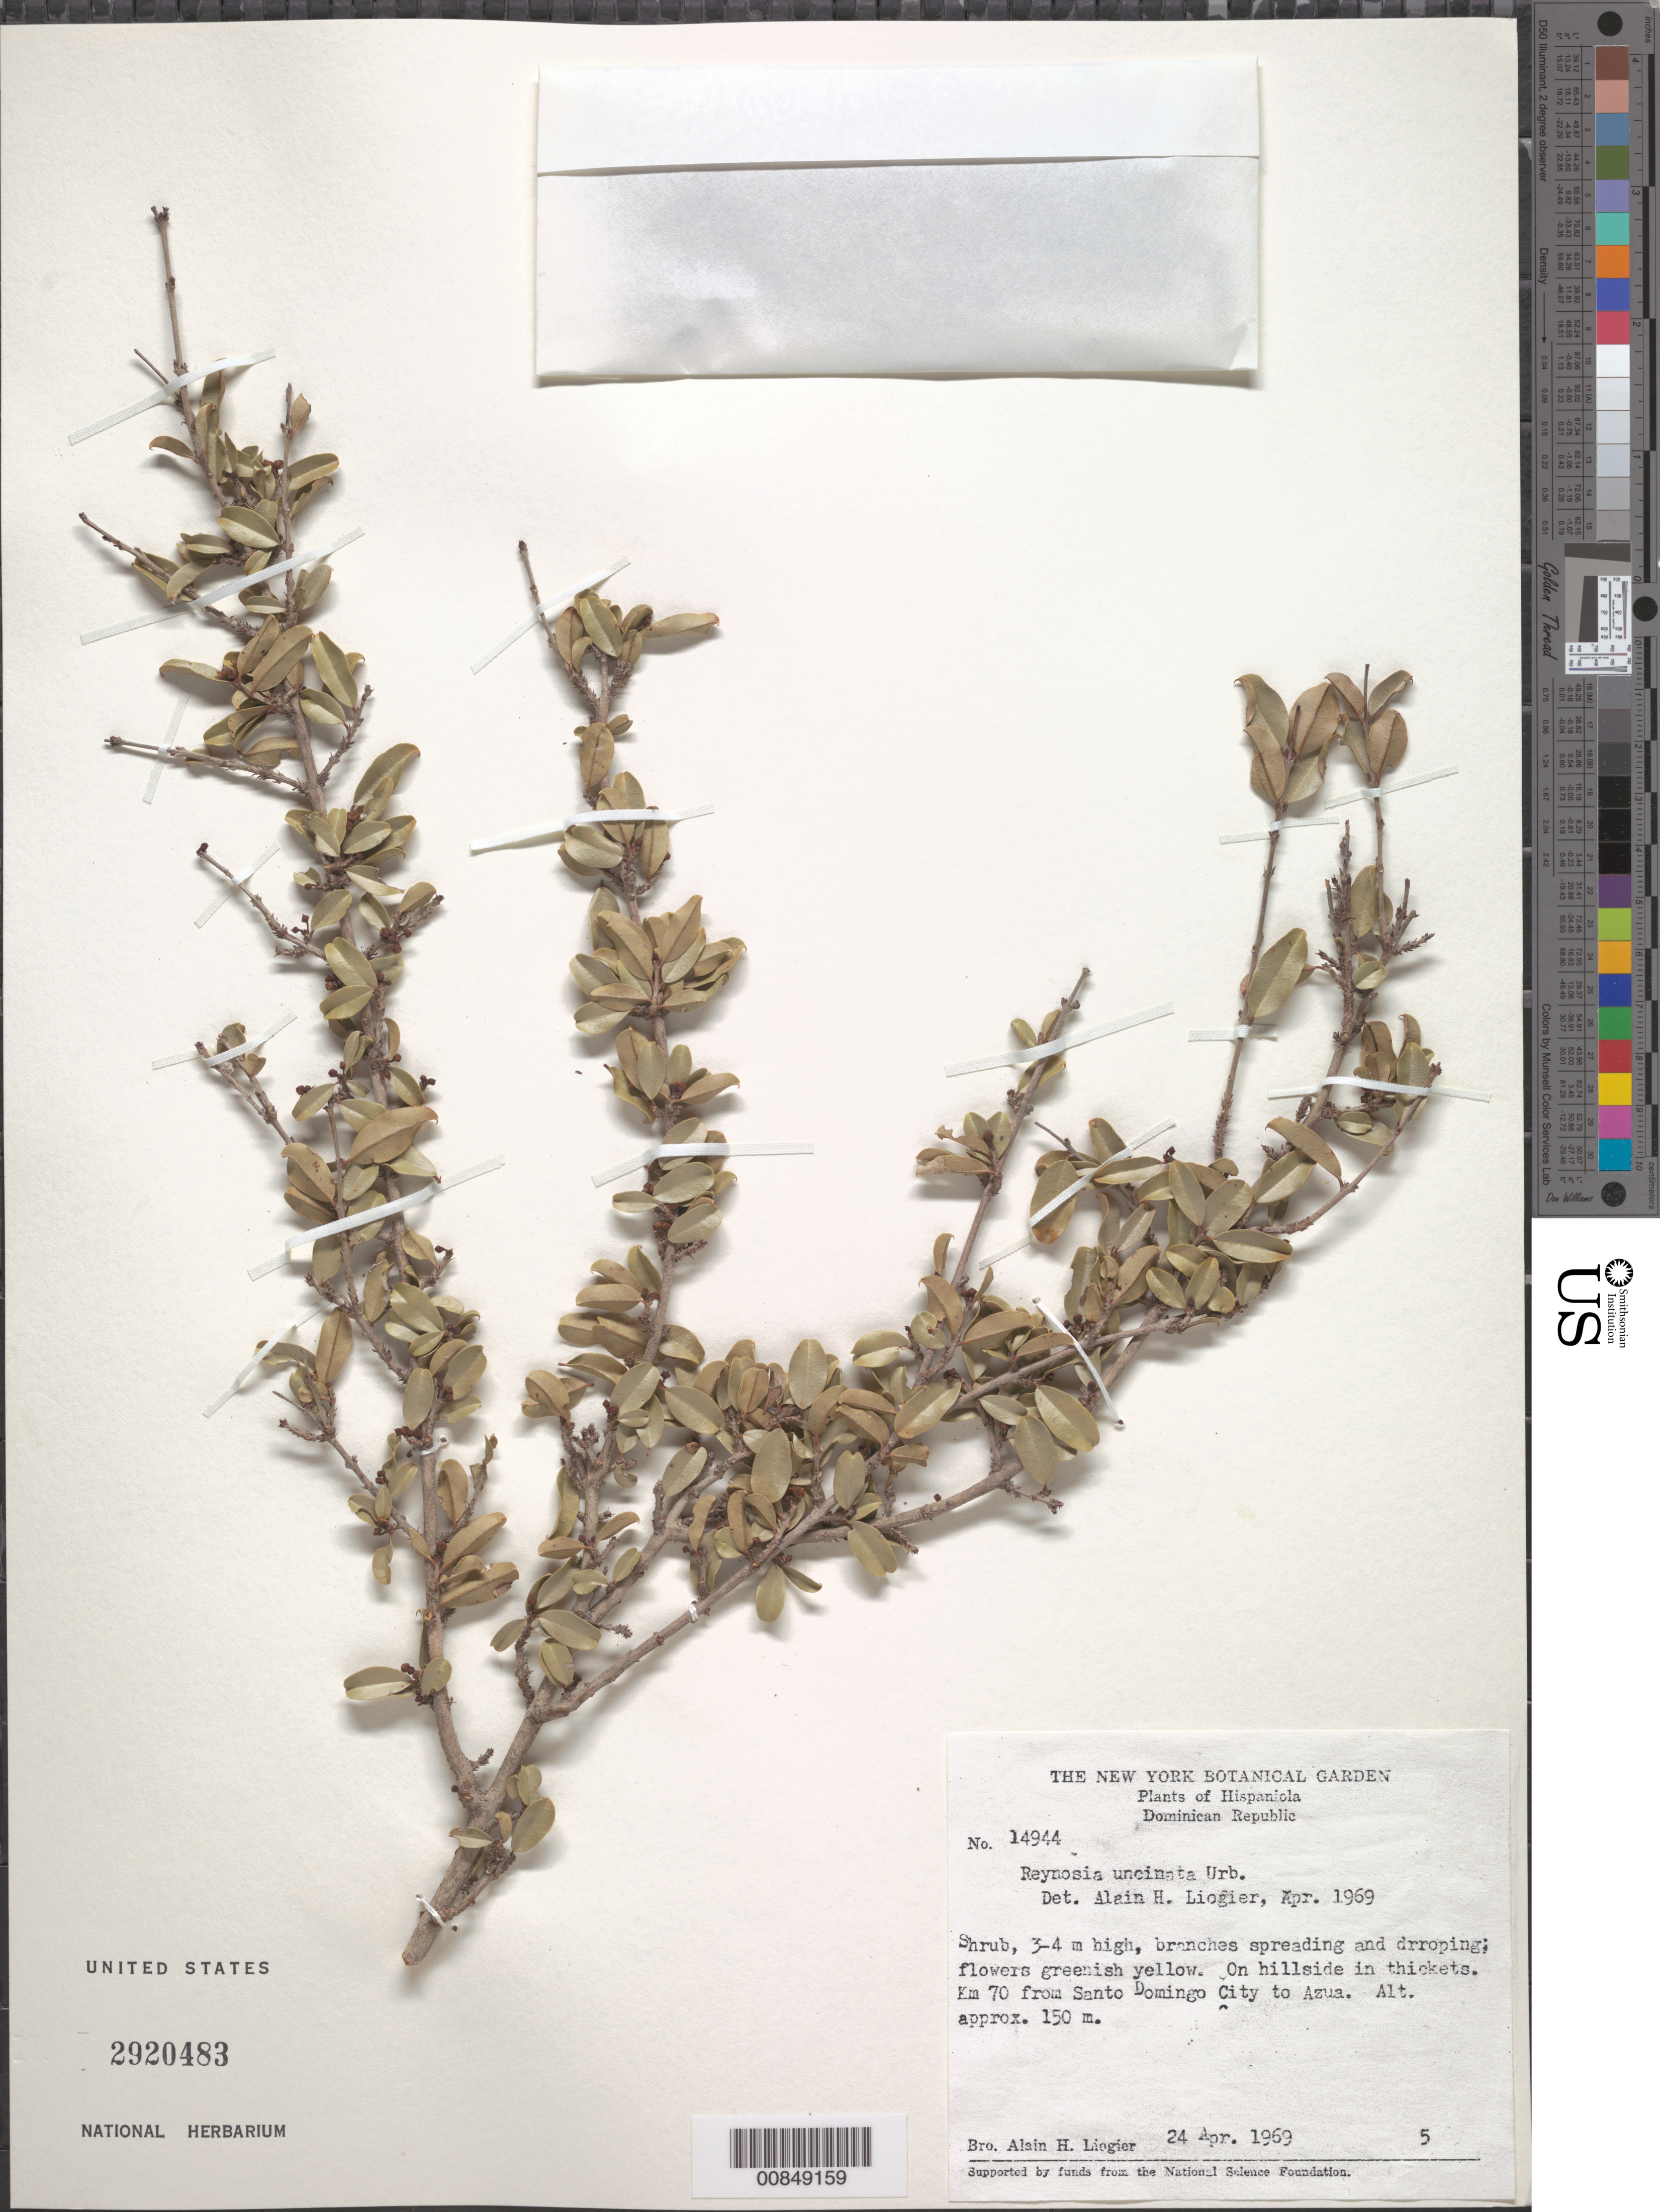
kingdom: Plantae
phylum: Tracheophyta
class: Magnoliopsida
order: Rosales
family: Rhamnaceae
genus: Reynosia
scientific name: Reynosia uncinata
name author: Urb.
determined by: Liogier, Alain H.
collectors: A. H. Liogier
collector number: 14944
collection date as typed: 24 Apr 1969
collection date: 1969-04-24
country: Dominican Republic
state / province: Distrito Nacional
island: Hispaniola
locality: Km 70 from Santo Domingo City to Azua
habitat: On hillside in thickets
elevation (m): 150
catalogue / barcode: US 2920483